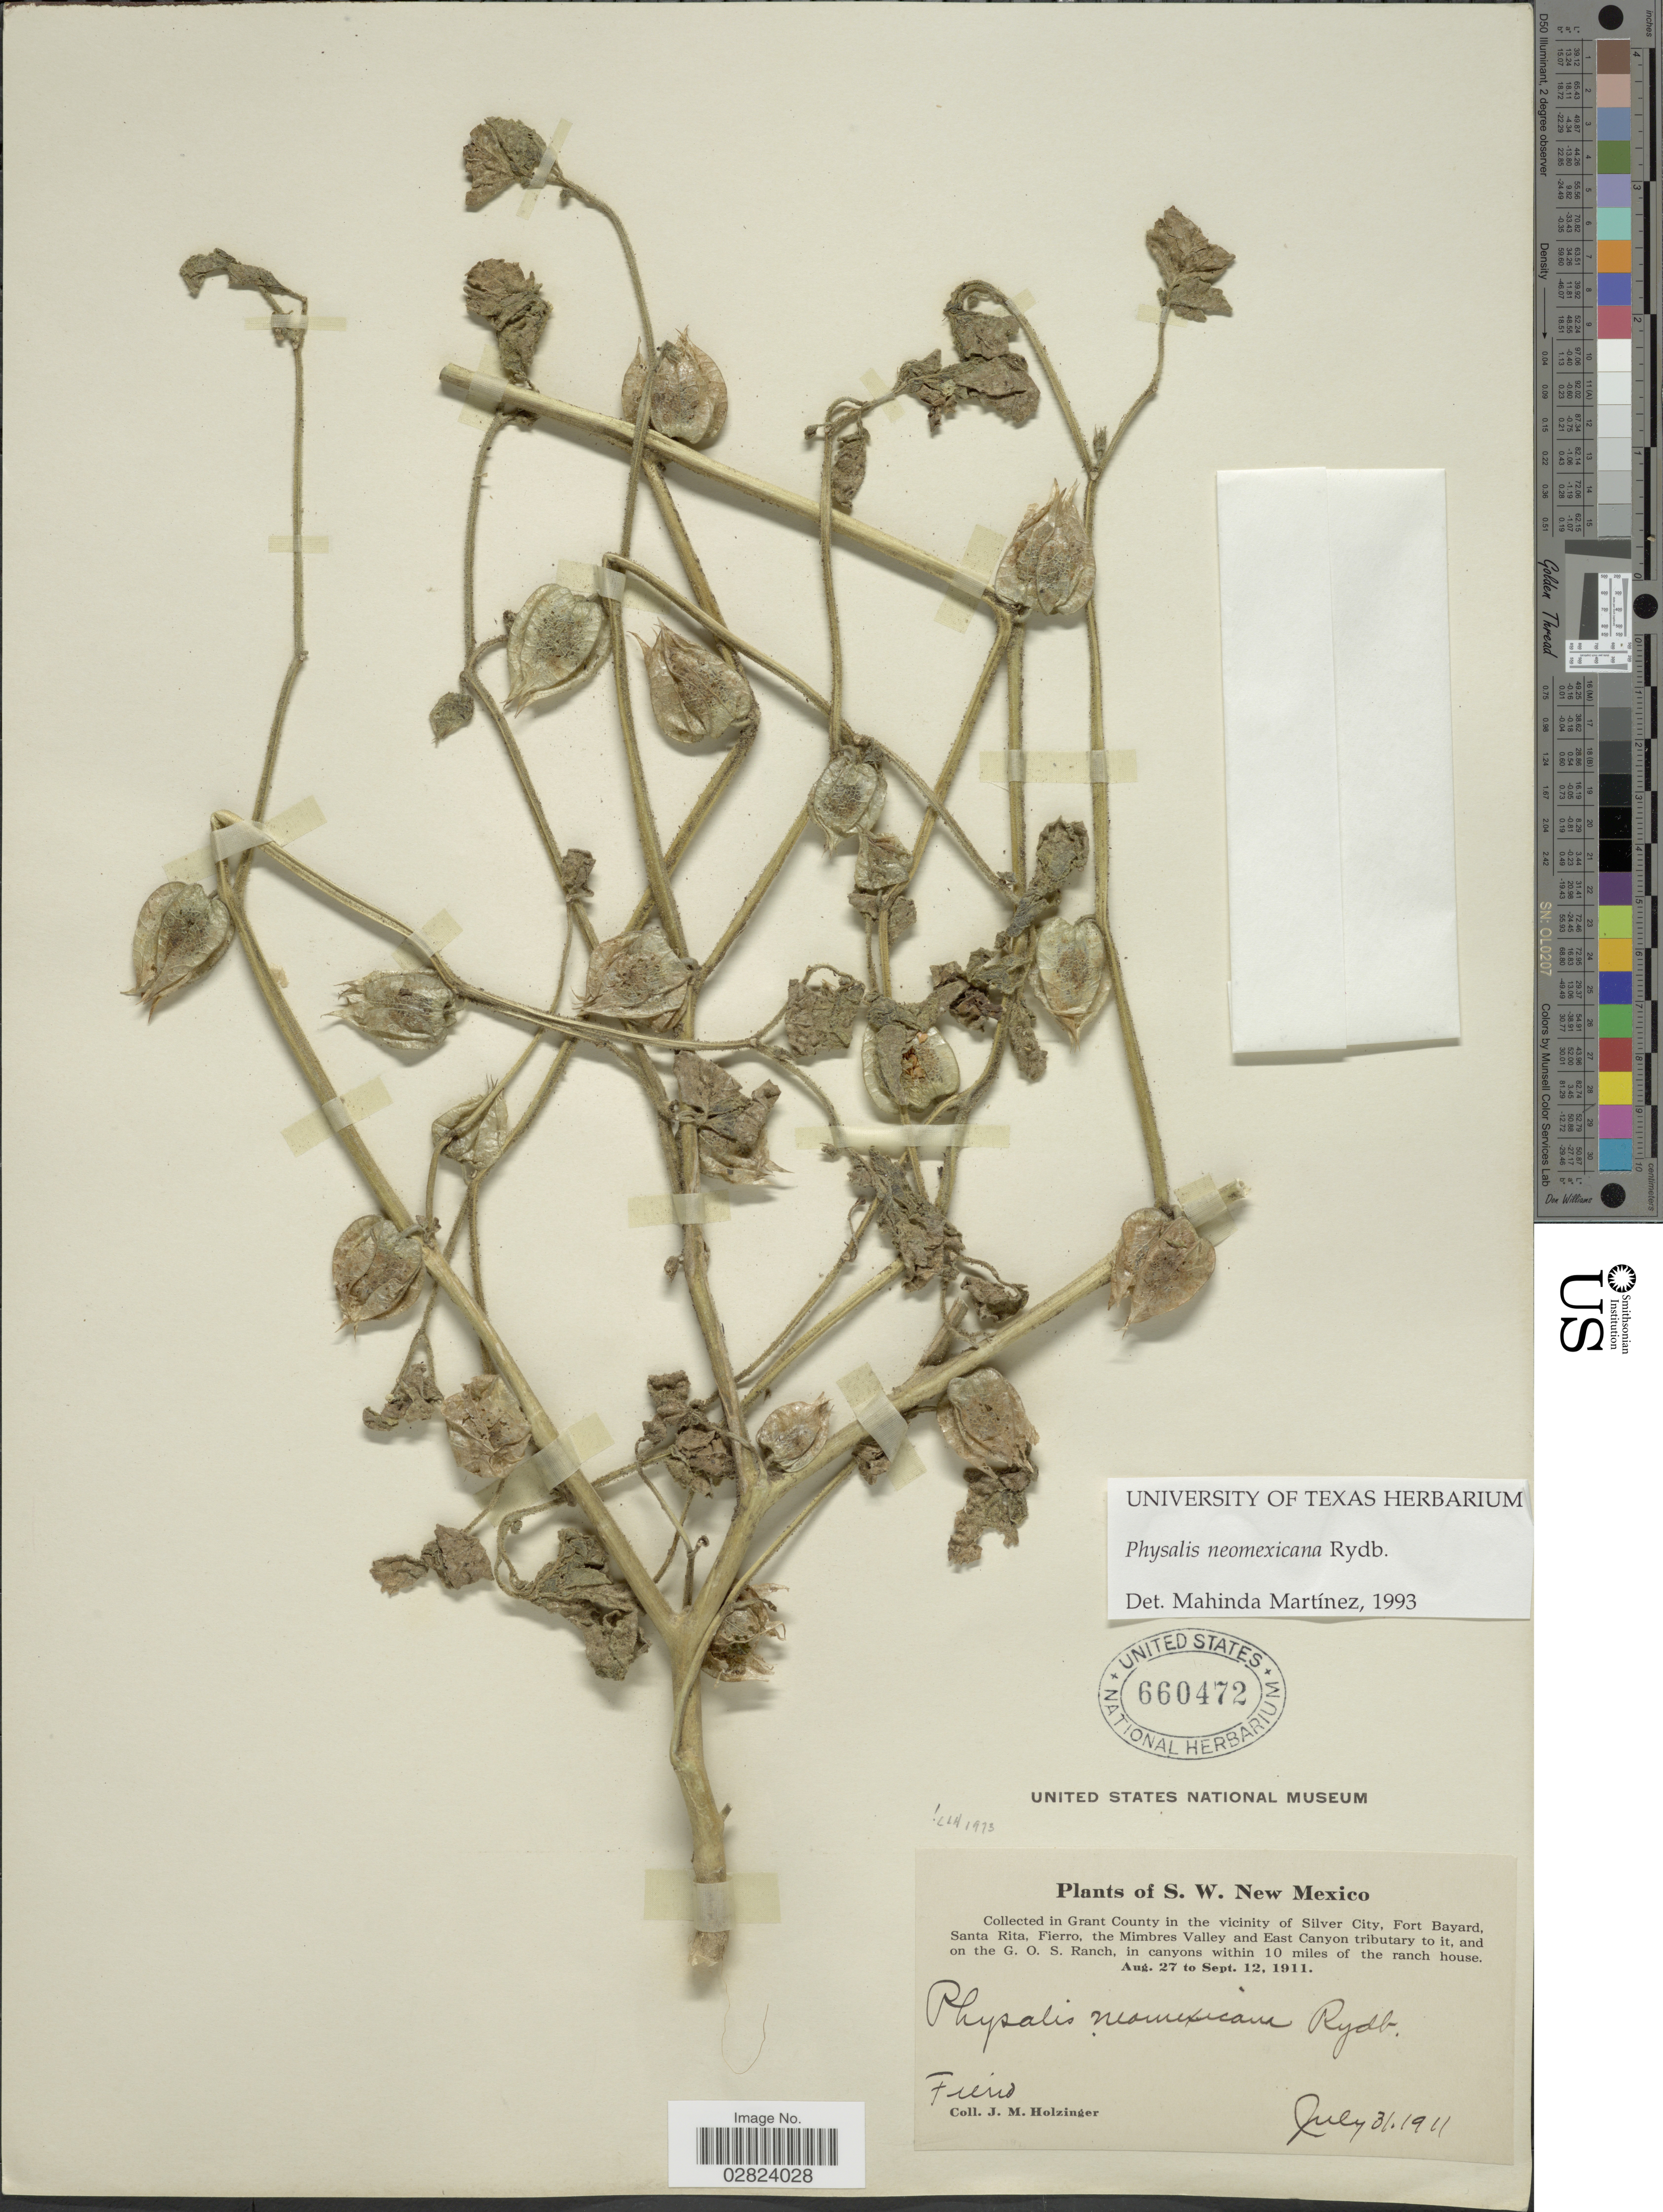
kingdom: Plantae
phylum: Tracheophyta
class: Magnoliopsida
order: Solanales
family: Solanaceae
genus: Physalis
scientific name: Physalis neomexicana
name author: Rydb.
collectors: J. M. Holzinger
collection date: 1911-07-31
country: United States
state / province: New Mexico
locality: S.W. New Mexico. Grant County in the vicinity of Silver City, Fort Bayard, Santa Rita, Fierro, the Mimbres Valley and East Canyon tributary to it, and on the G.O.S. Ranch, in canyons within 10 miles of the ranch house. Fierro.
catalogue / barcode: US 660472